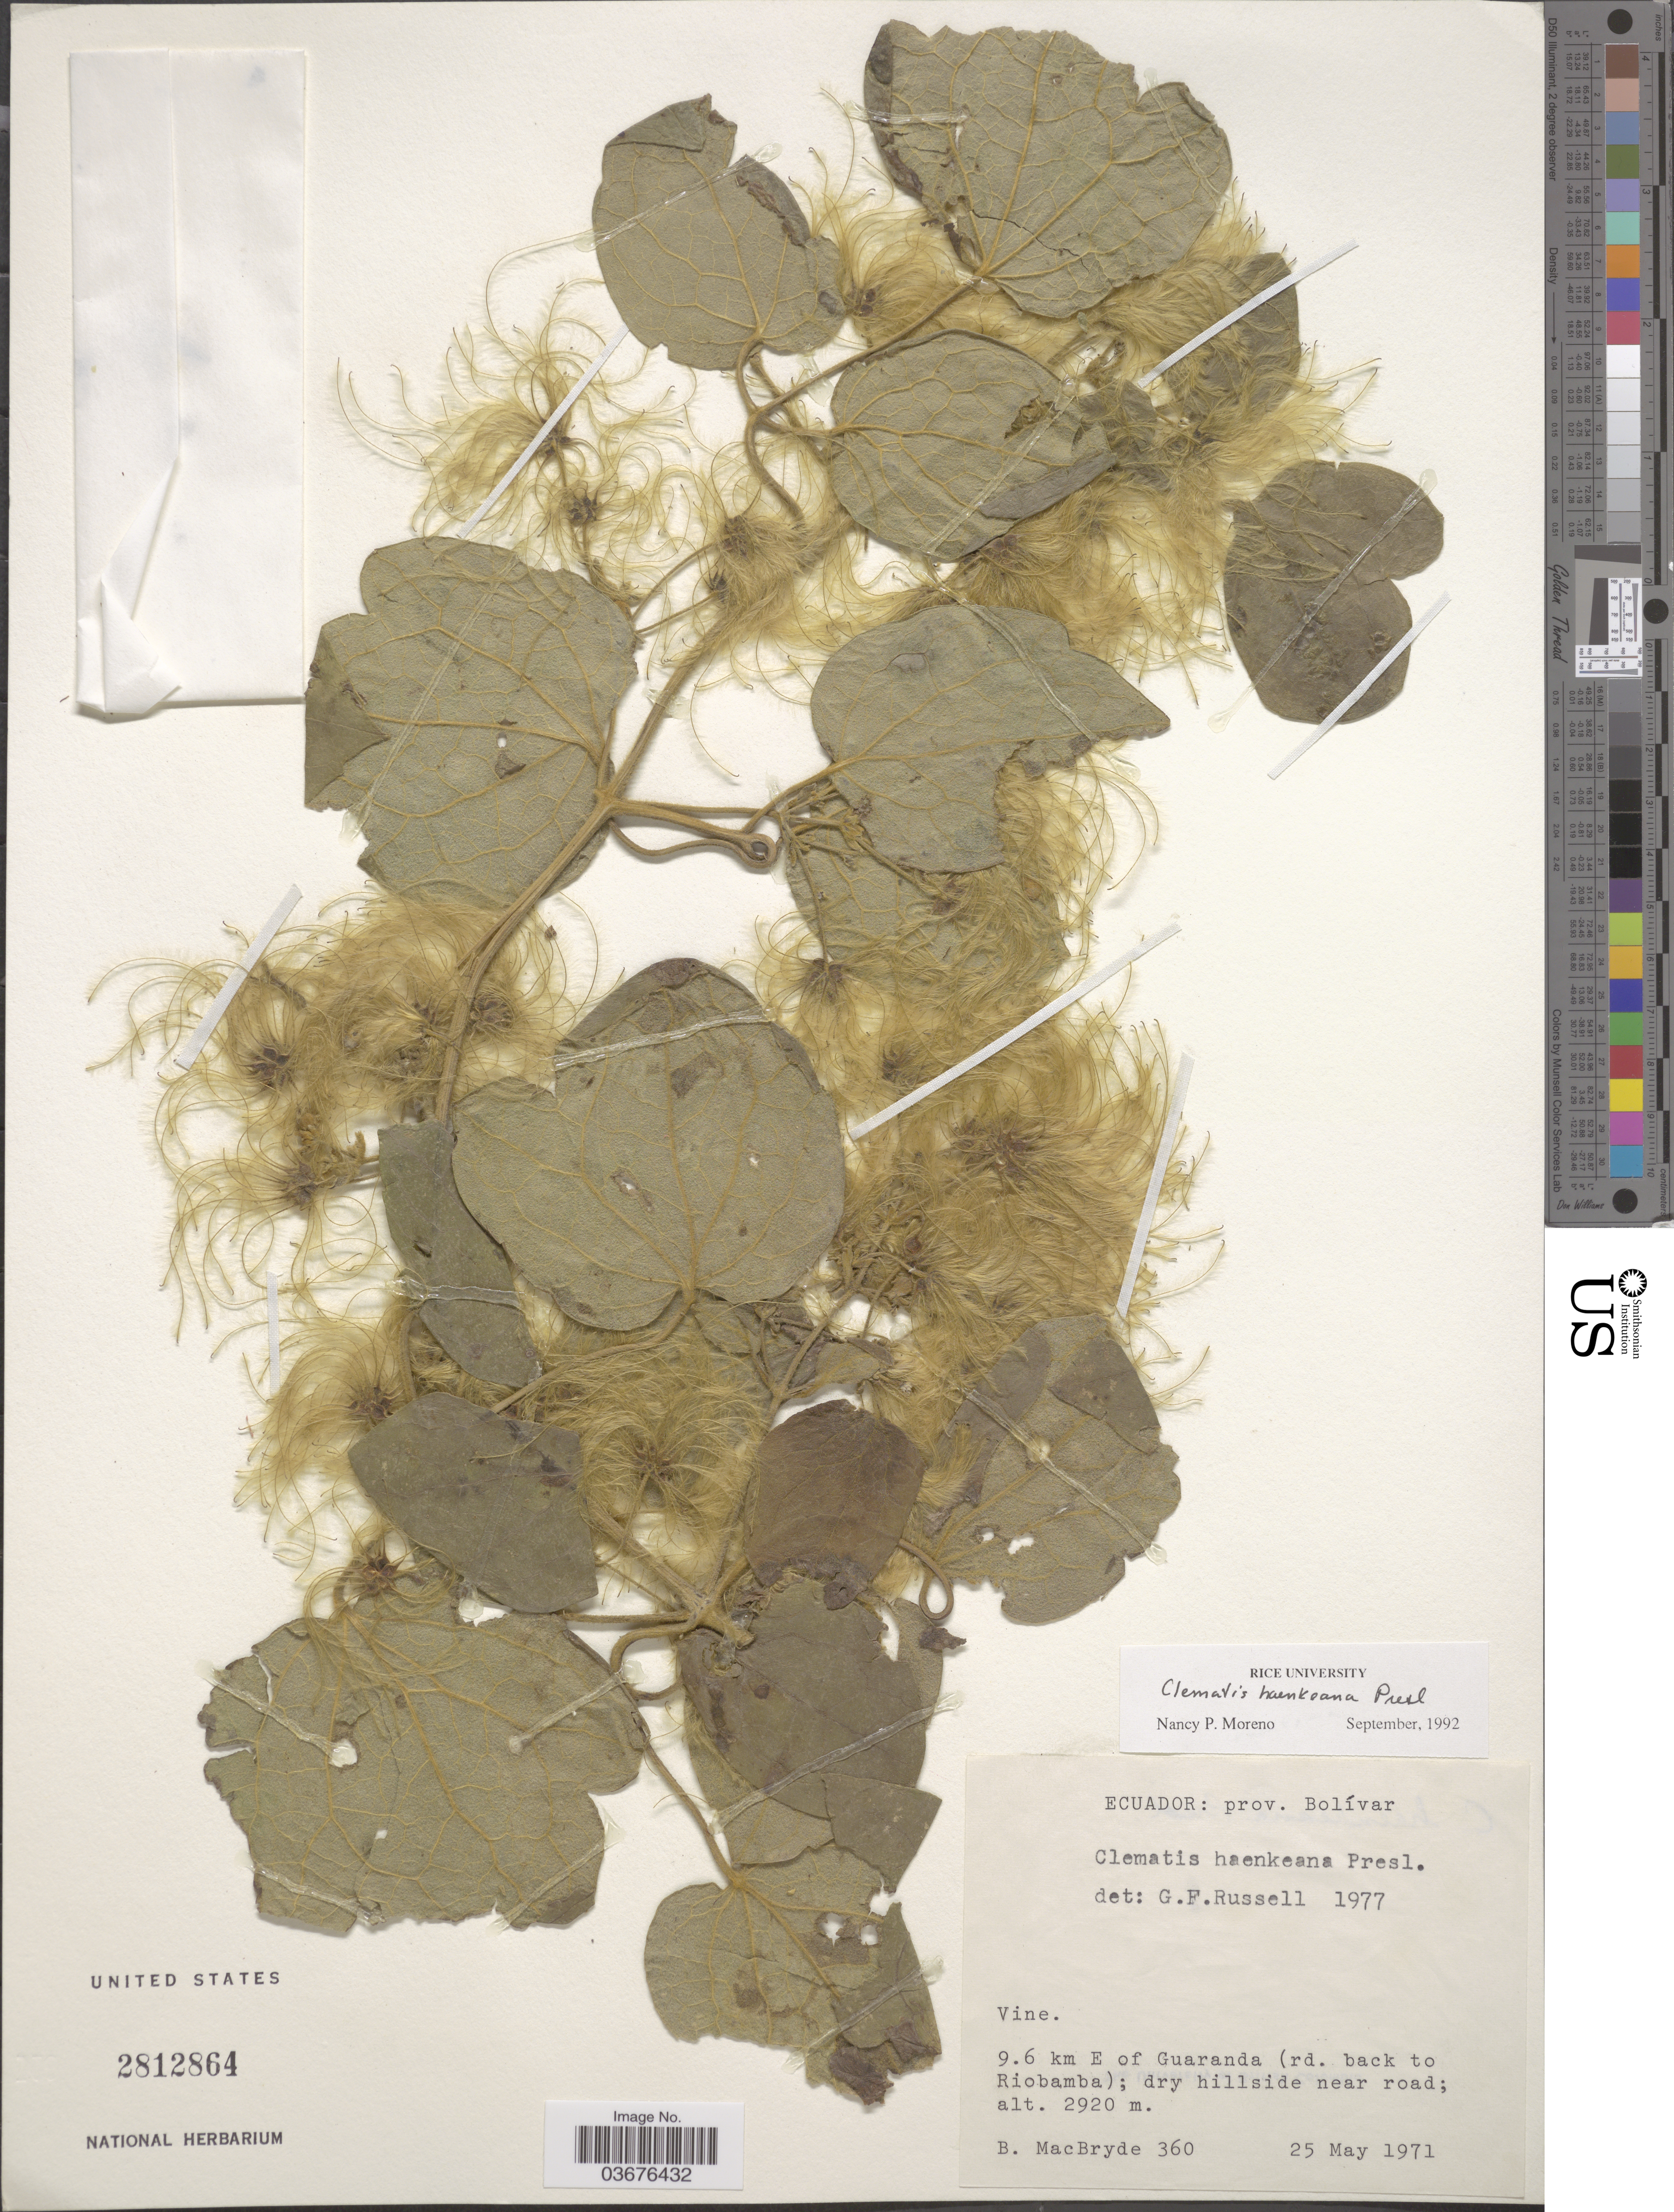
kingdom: Plantae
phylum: Tracheophyta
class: Magnoliopsida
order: Ranunculales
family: Ranunculaceae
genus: Clematis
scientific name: Clematis haenkeana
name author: C. Presl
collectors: B. MacBryde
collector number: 360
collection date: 1971-05-25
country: Ecuador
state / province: Bolívar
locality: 9.6 km E of Guaranda (rd. back to Riobamba).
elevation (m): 2920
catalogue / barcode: US 2812864